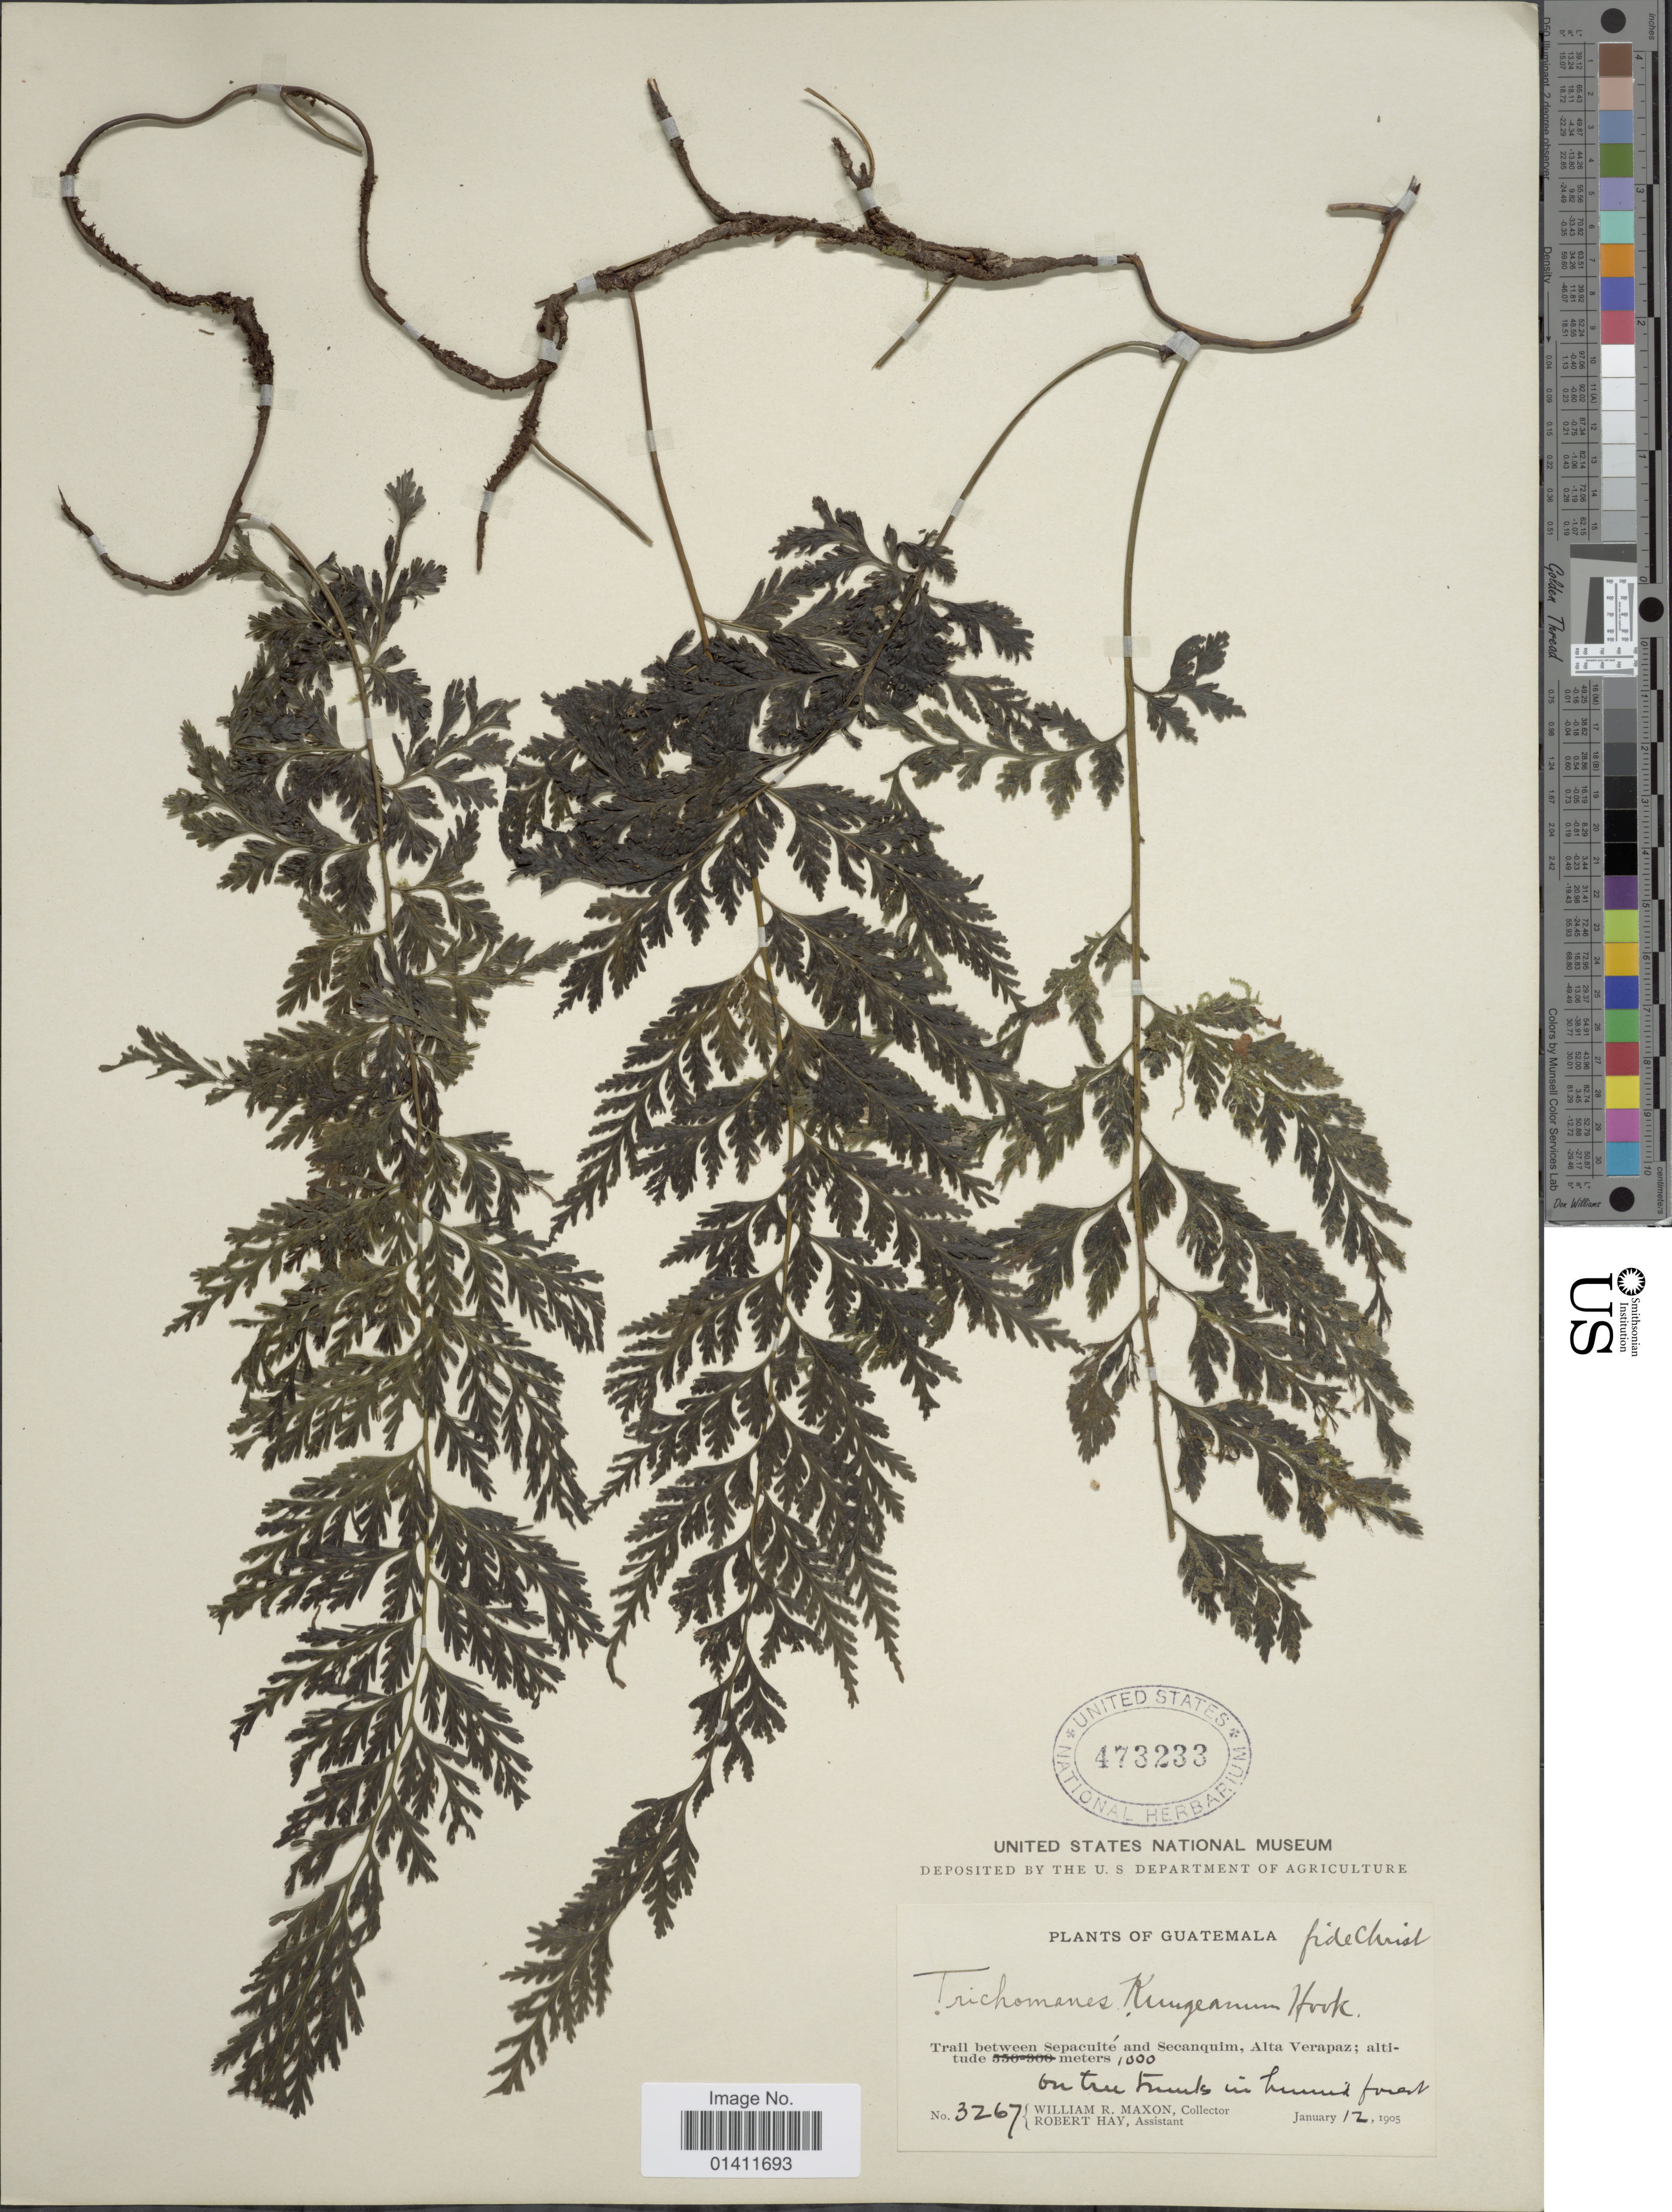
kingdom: Plantae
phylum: Tracheophyta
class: Polypodiopsida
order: Hymenophyllales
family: Hymenophyllaceae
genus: Vandenboschia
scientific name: Vandenboschia radicans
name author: (Sw.) Copel.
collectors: W. R. Maxon & R. H. Hay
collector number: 3267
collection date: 1905-01-12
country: Guatemala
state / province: Alta Verapaz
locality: Trail between Sepacuite and Secanquim, Alta Verapaz.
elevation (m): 1000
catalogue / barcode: US 473233